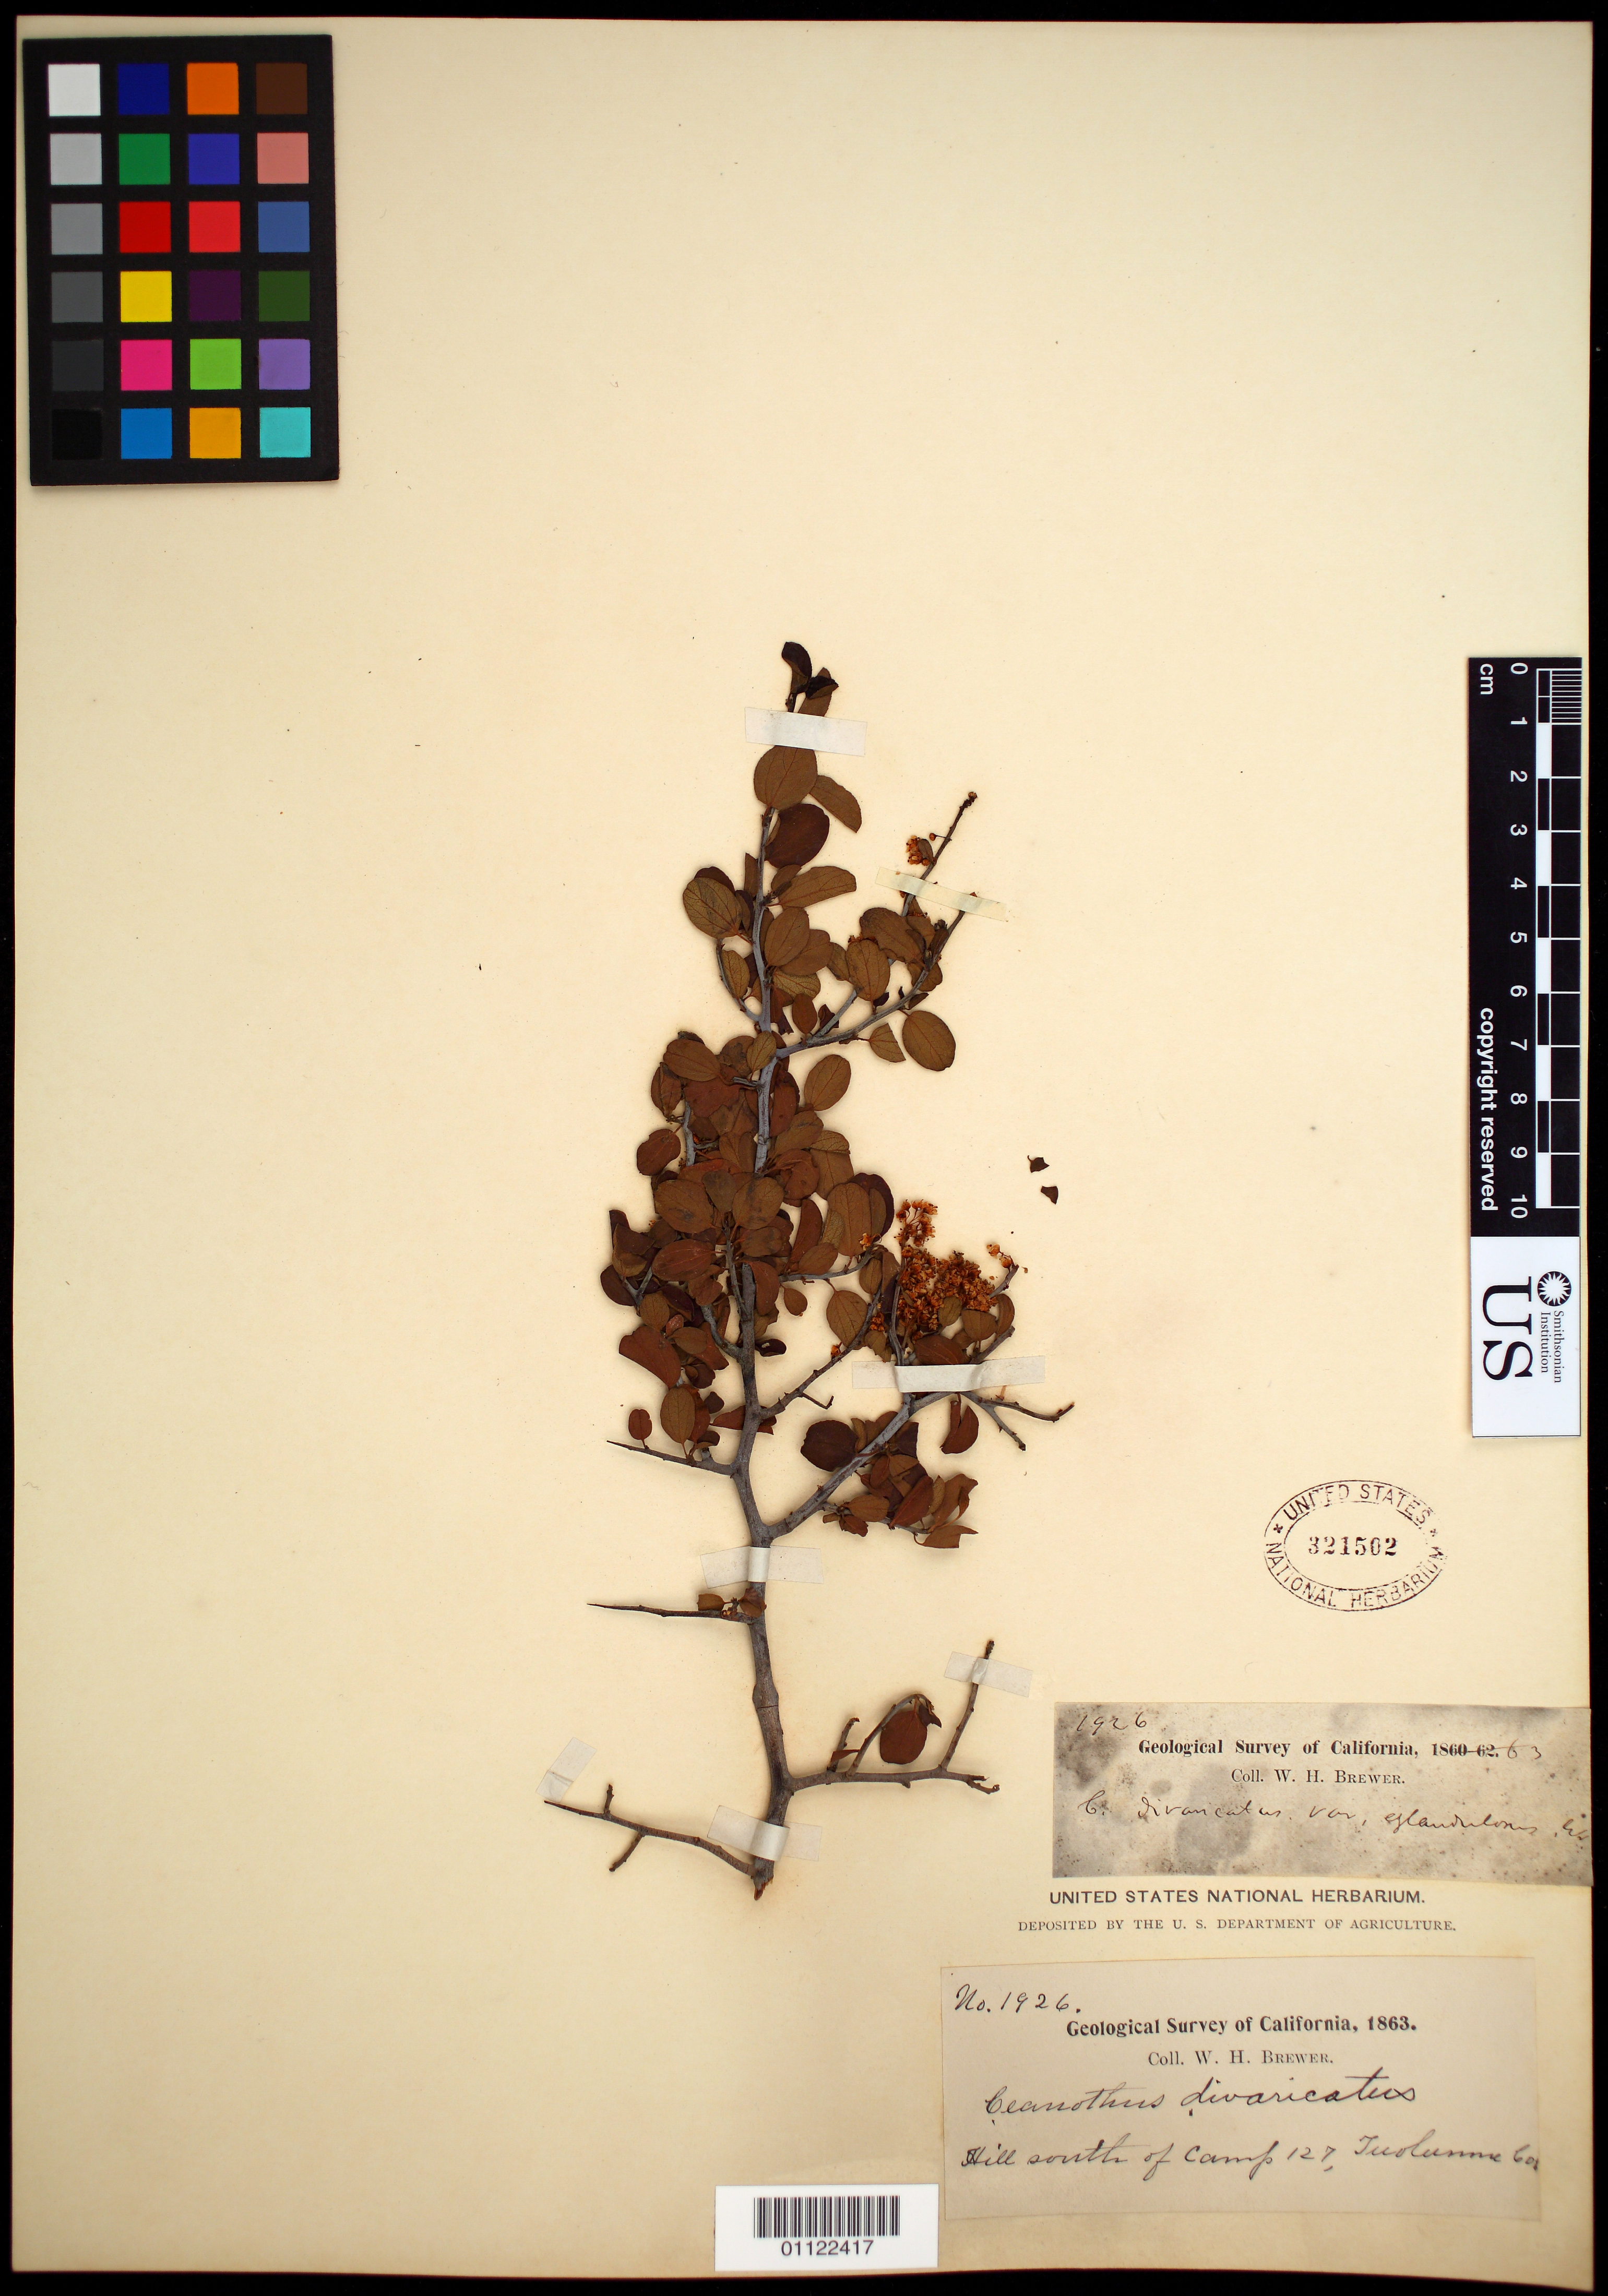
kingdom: Plantae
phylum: Tracheophyta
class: Magnoliopsida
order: Rosales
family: Rhamnaceae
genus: Ceanothus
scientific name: Ceanothus divaricatus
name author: Nutt. ex Torr. & S.F. Gray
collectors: W. H. Brewer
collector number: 1926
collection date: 1863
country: United States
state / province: California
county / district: Tuolumne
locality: Hill south of camp 127.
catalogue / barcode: US 321502